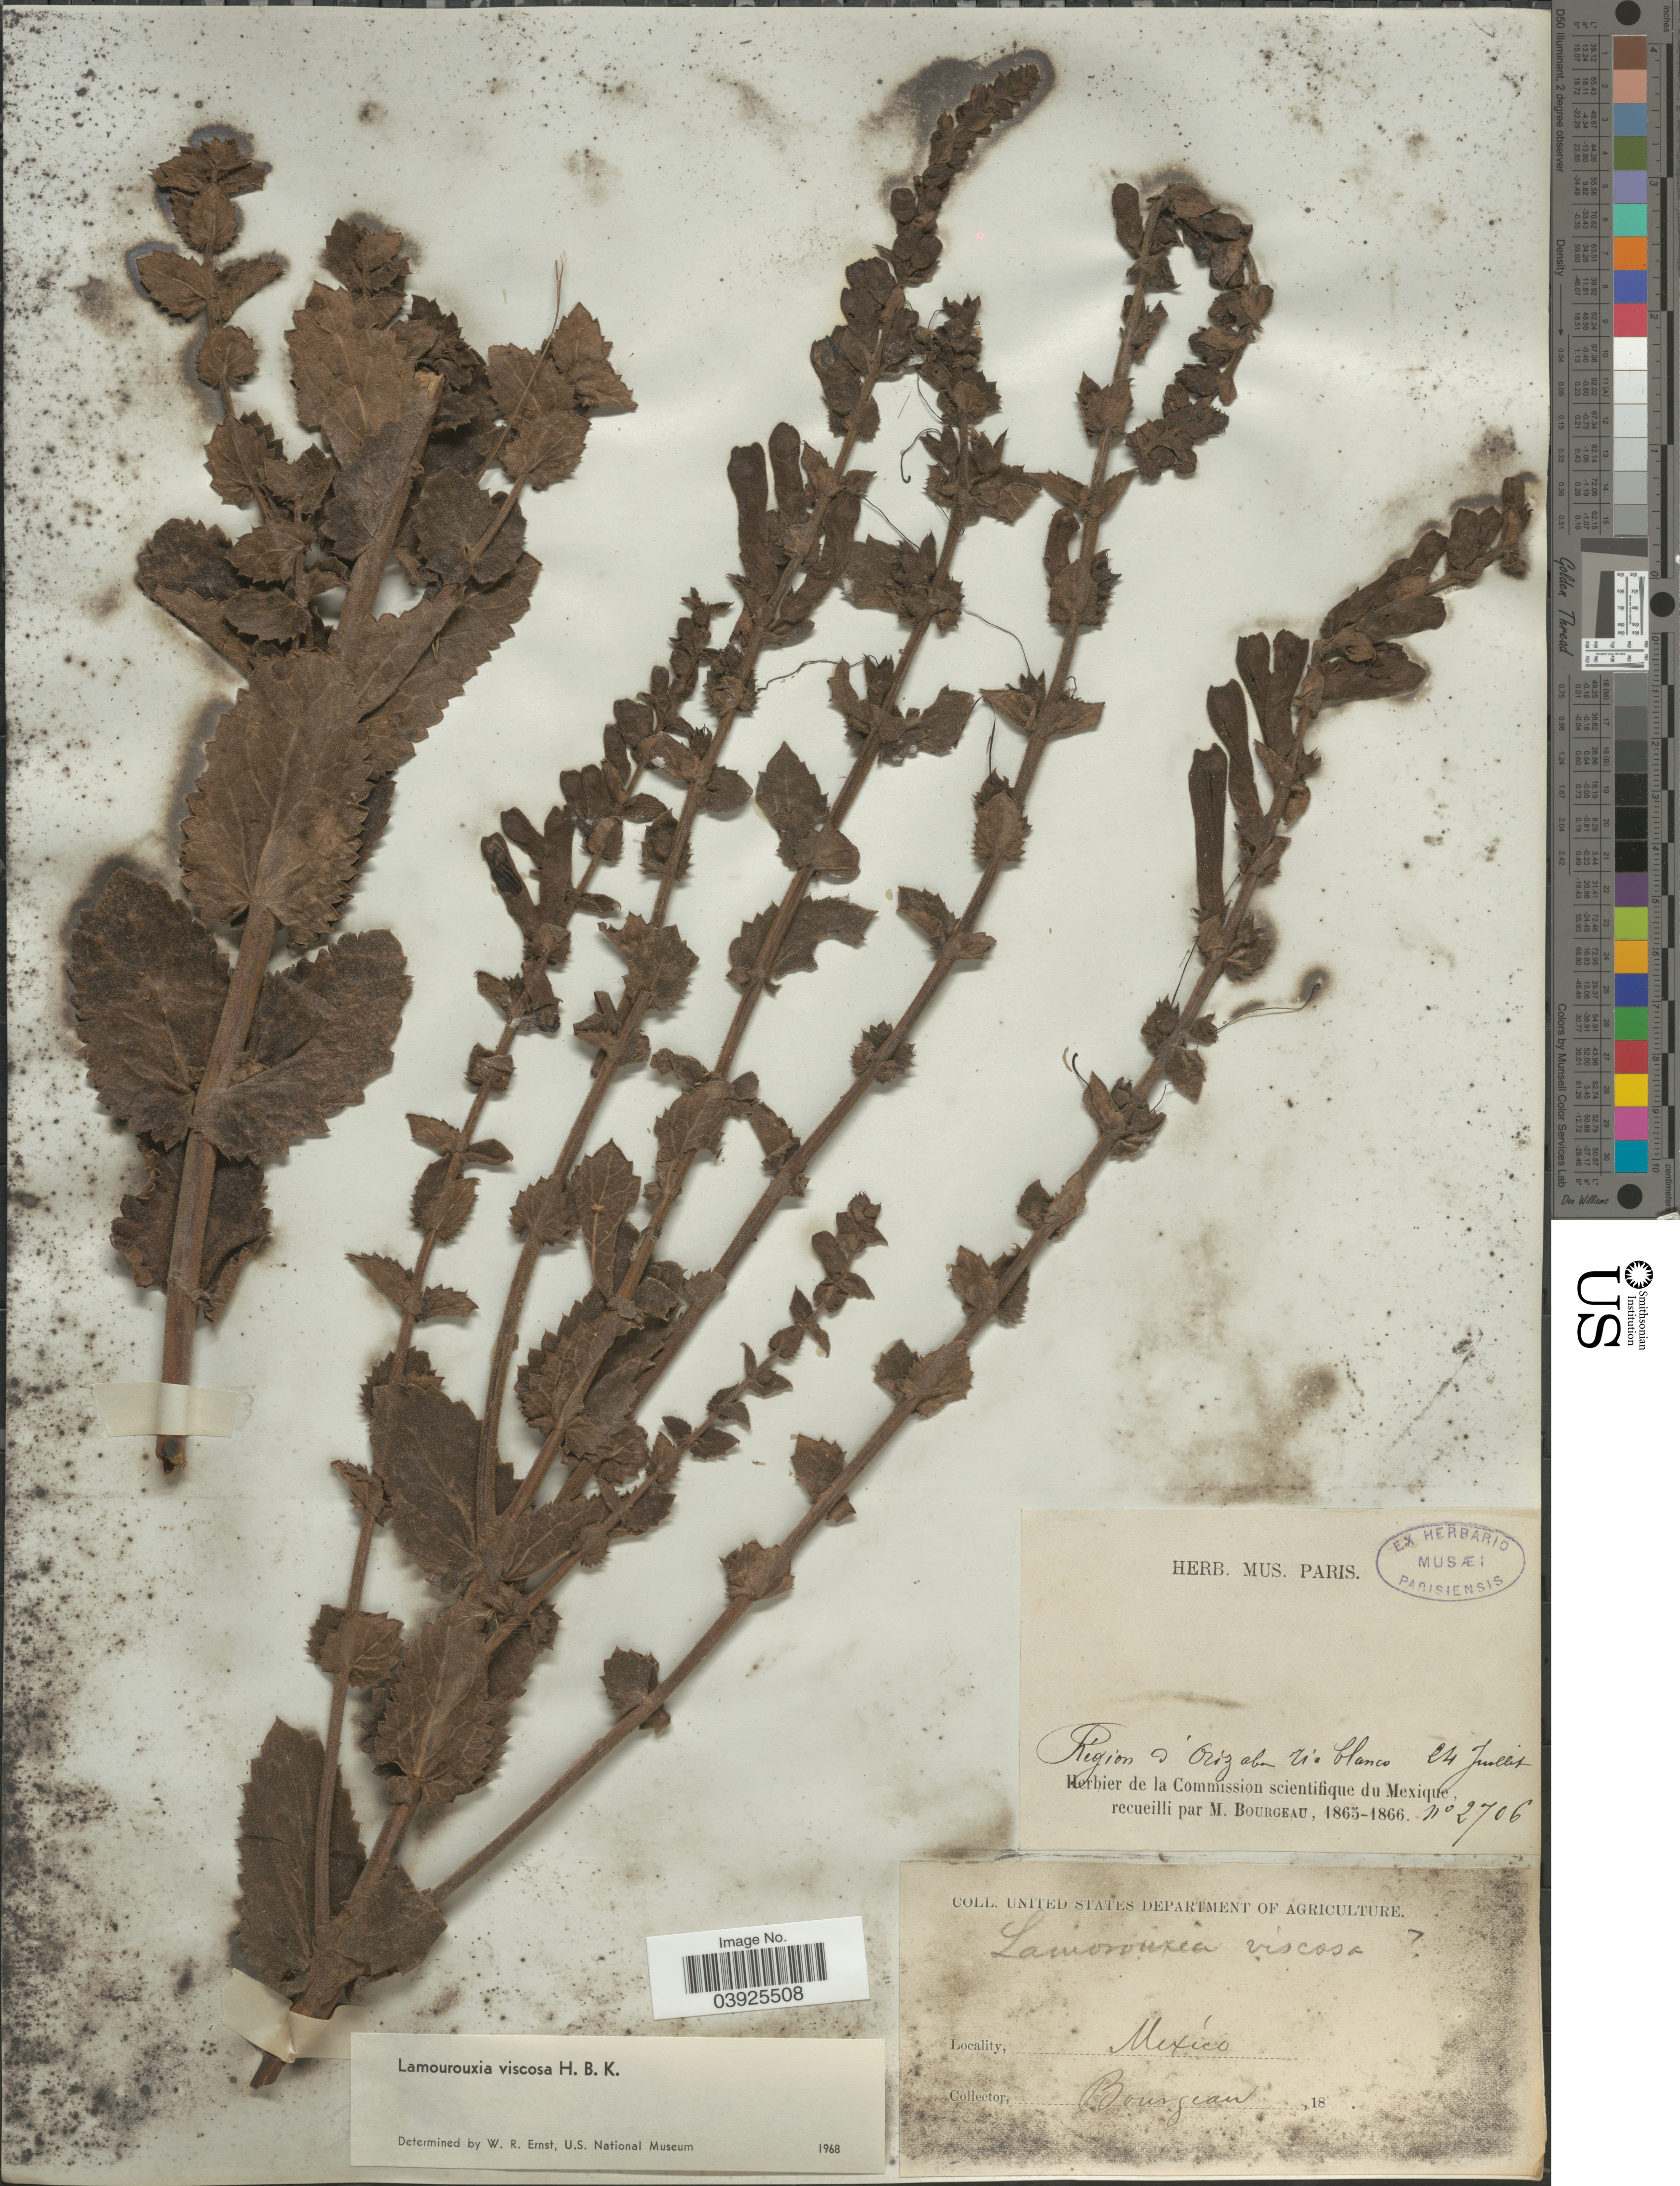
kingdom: Plantae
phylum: Tracheophyta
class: Magnoliopsida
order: Lamiales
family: Orobanchaceae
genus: Lamourouxia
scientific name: Lamourouxia viscosa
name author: Kunth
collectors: M. Bourgeau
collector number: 2706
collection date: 1865-07-24/1866-07-24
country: Mexico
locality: Region d'Orizaba río blanco.